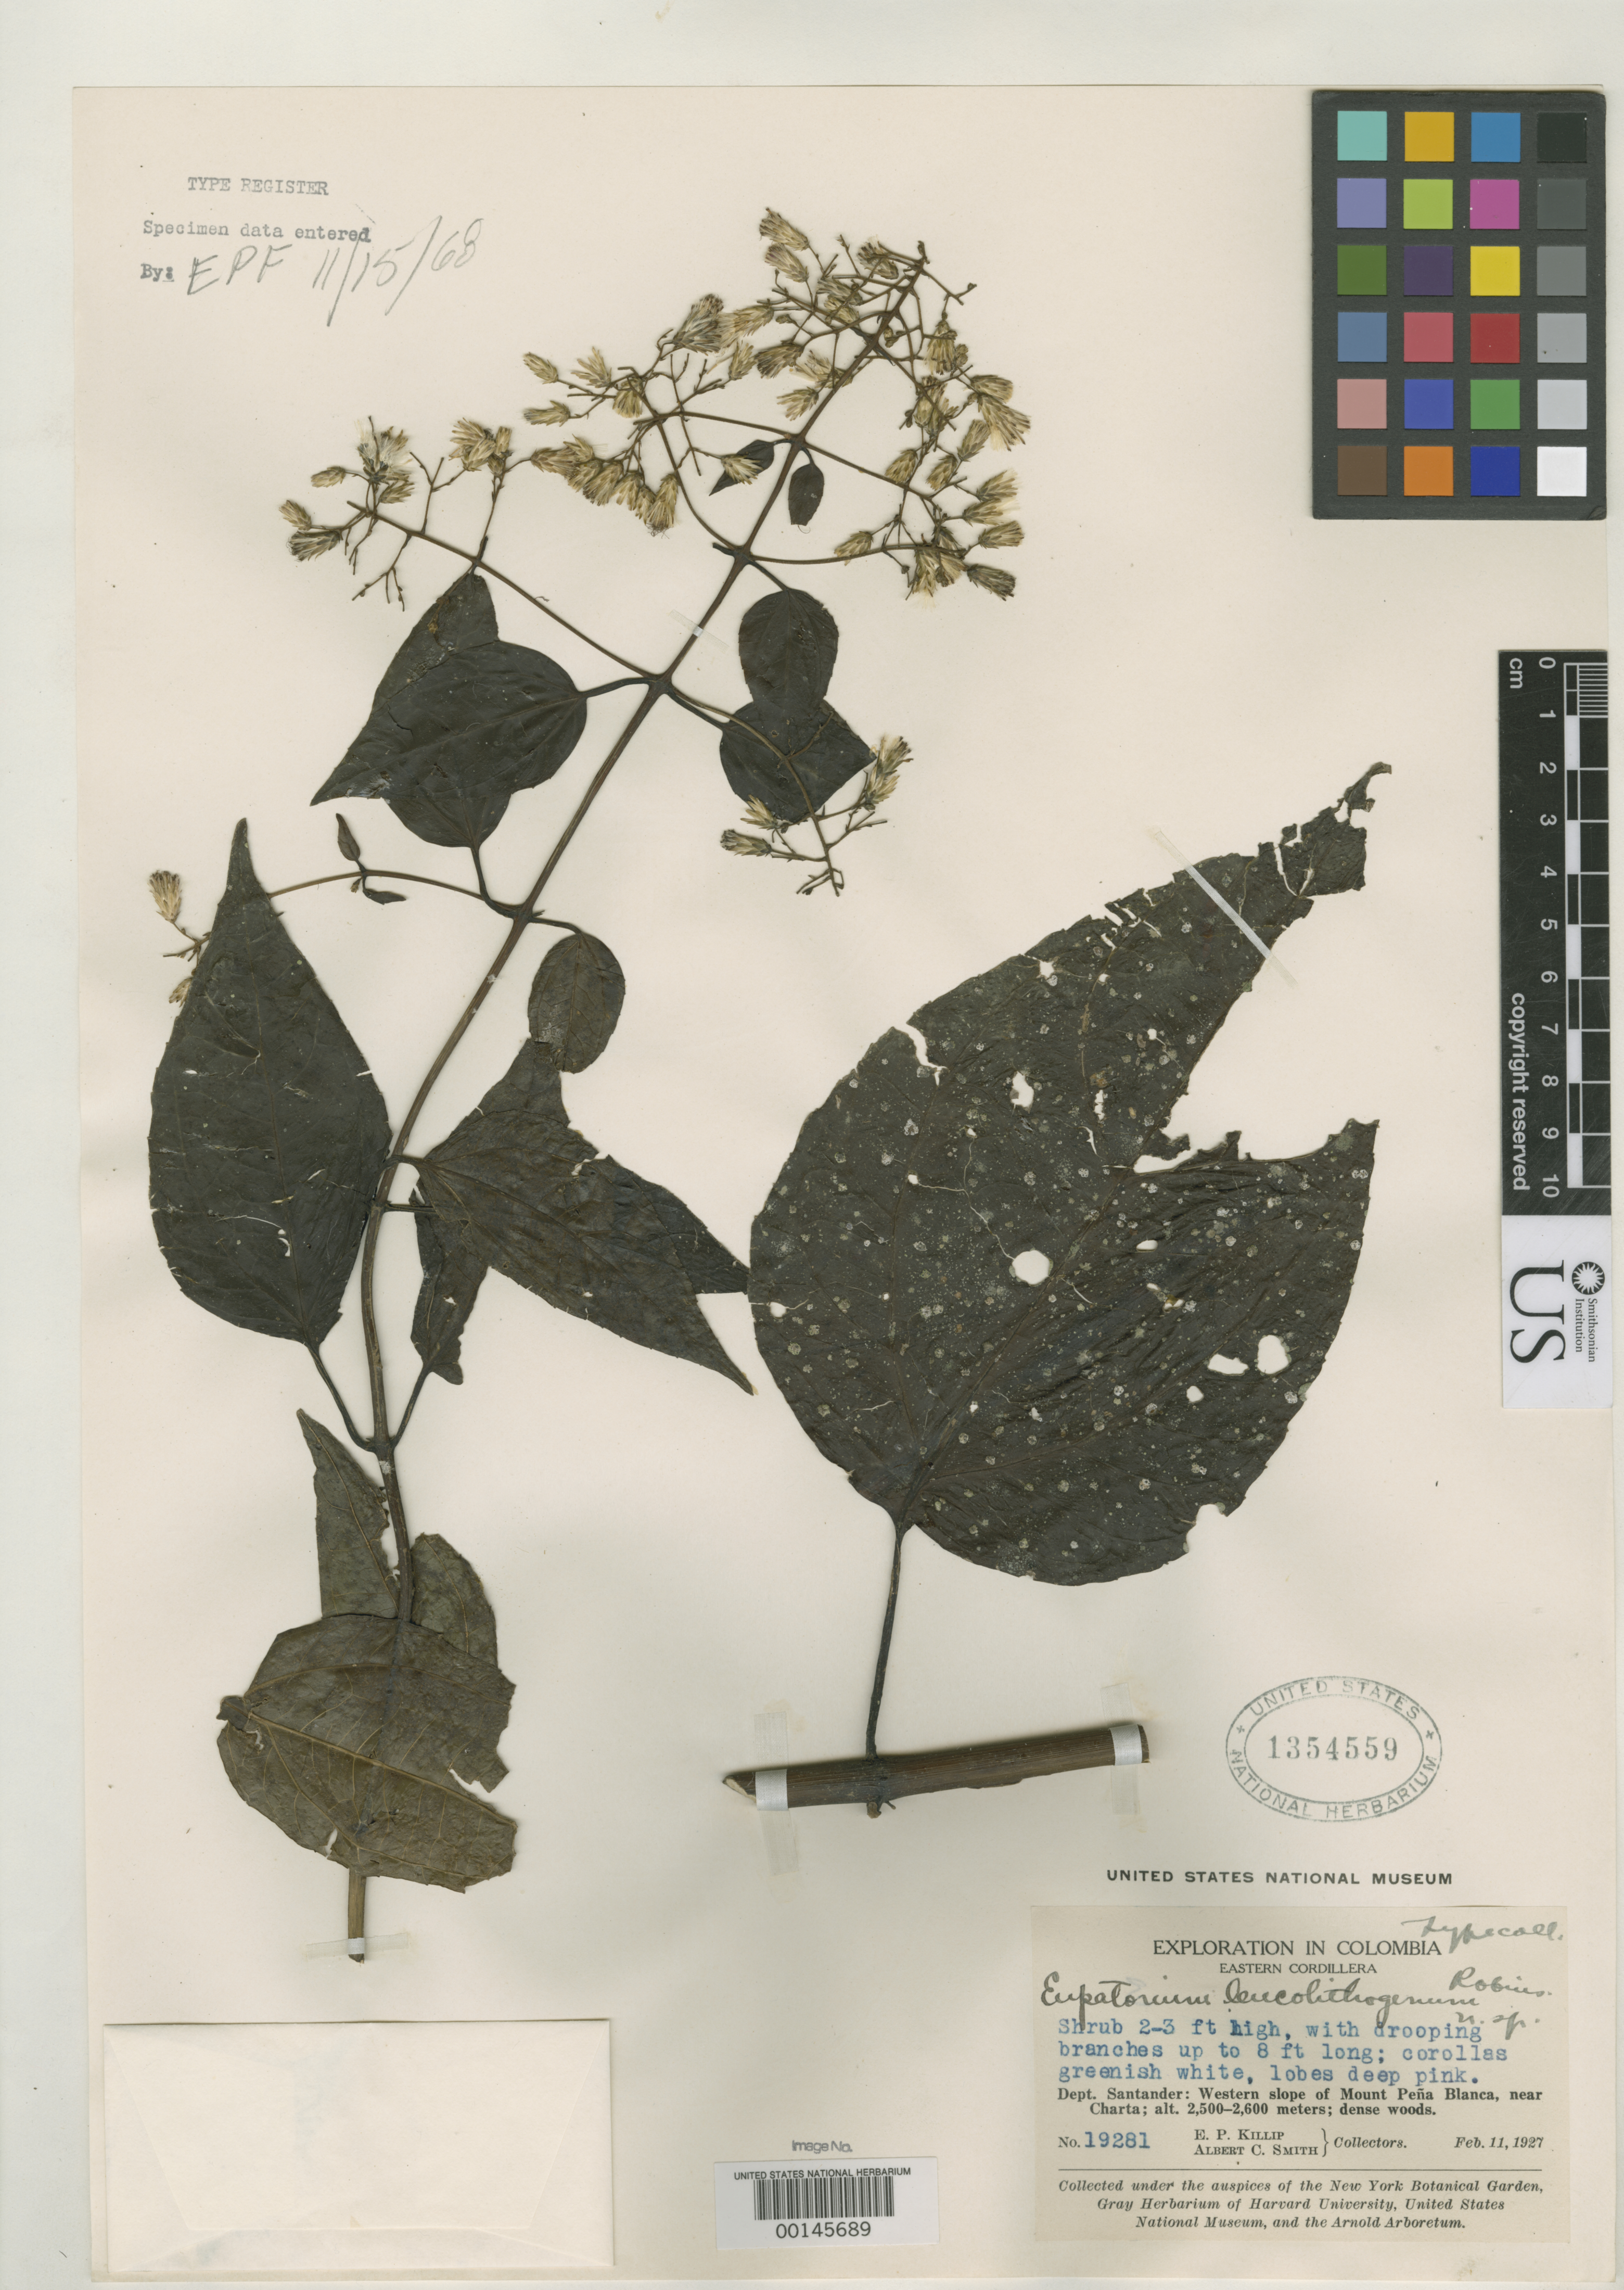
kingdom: Plantae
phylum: Tracheophyta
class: Magnoliopsida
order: Asterales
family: Asteraceae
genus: Eupatorium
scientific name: Eupatorium leucolithogenum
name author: B.L. Rob.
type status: Isotype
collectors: E. P. Killip & A. C. Smith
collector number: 19281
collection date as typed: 11 Feb 1927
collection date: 1927-02-11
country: Colombia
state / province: Santander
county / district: Santander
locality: Near Charta, W slope of Mt. Rena Blanca.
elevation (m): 2500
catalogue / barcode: US 1354559